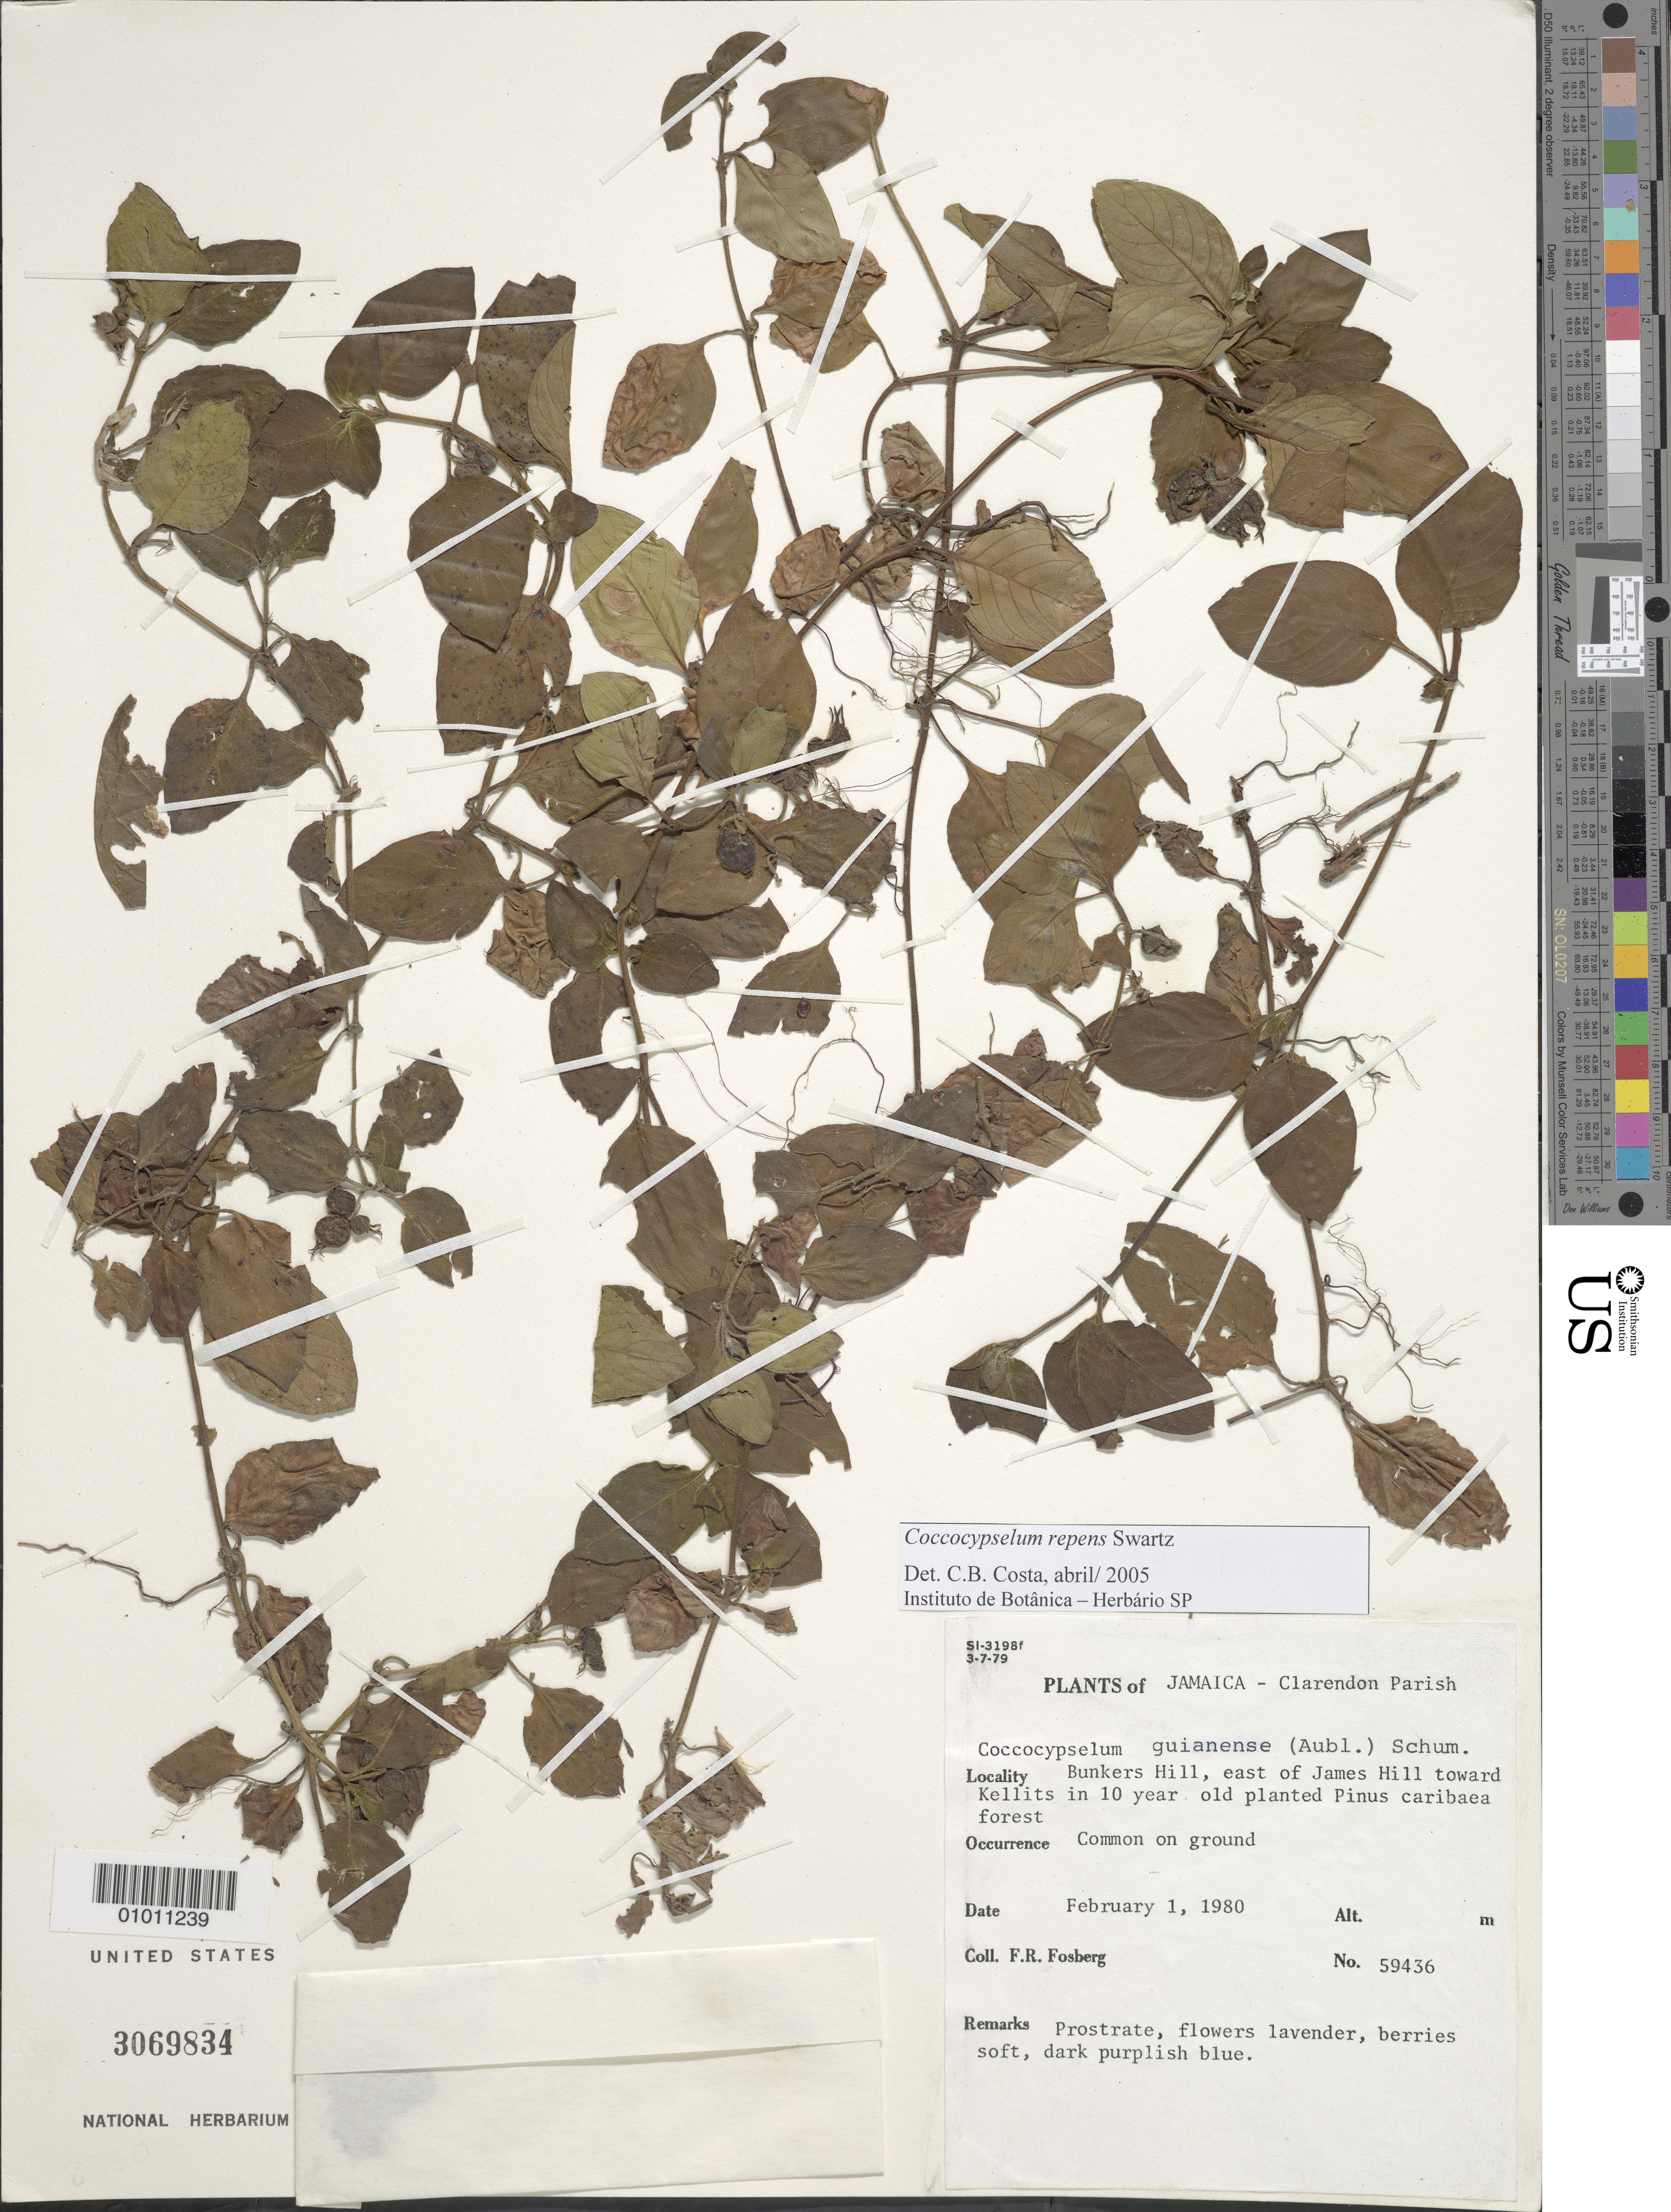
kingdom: Plantae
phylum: Tracheophyta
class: Magnoliopsida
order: Gentianales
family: Rubiaceae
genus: Coccocypselum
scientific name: Coccocypselum repens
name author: Sw.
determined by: Costa, C. B.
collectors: F. R. Fosberg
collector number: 59436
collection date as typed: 01 Feb 1980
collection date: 1980-02-01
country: Jamaica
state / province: Clarendon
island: Jamaica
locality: Bunkers Hill, east of James Hill toward Kellits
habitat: In 10 year old planted Pinus caribaea forest; Common on ground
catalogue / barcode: US 3069834